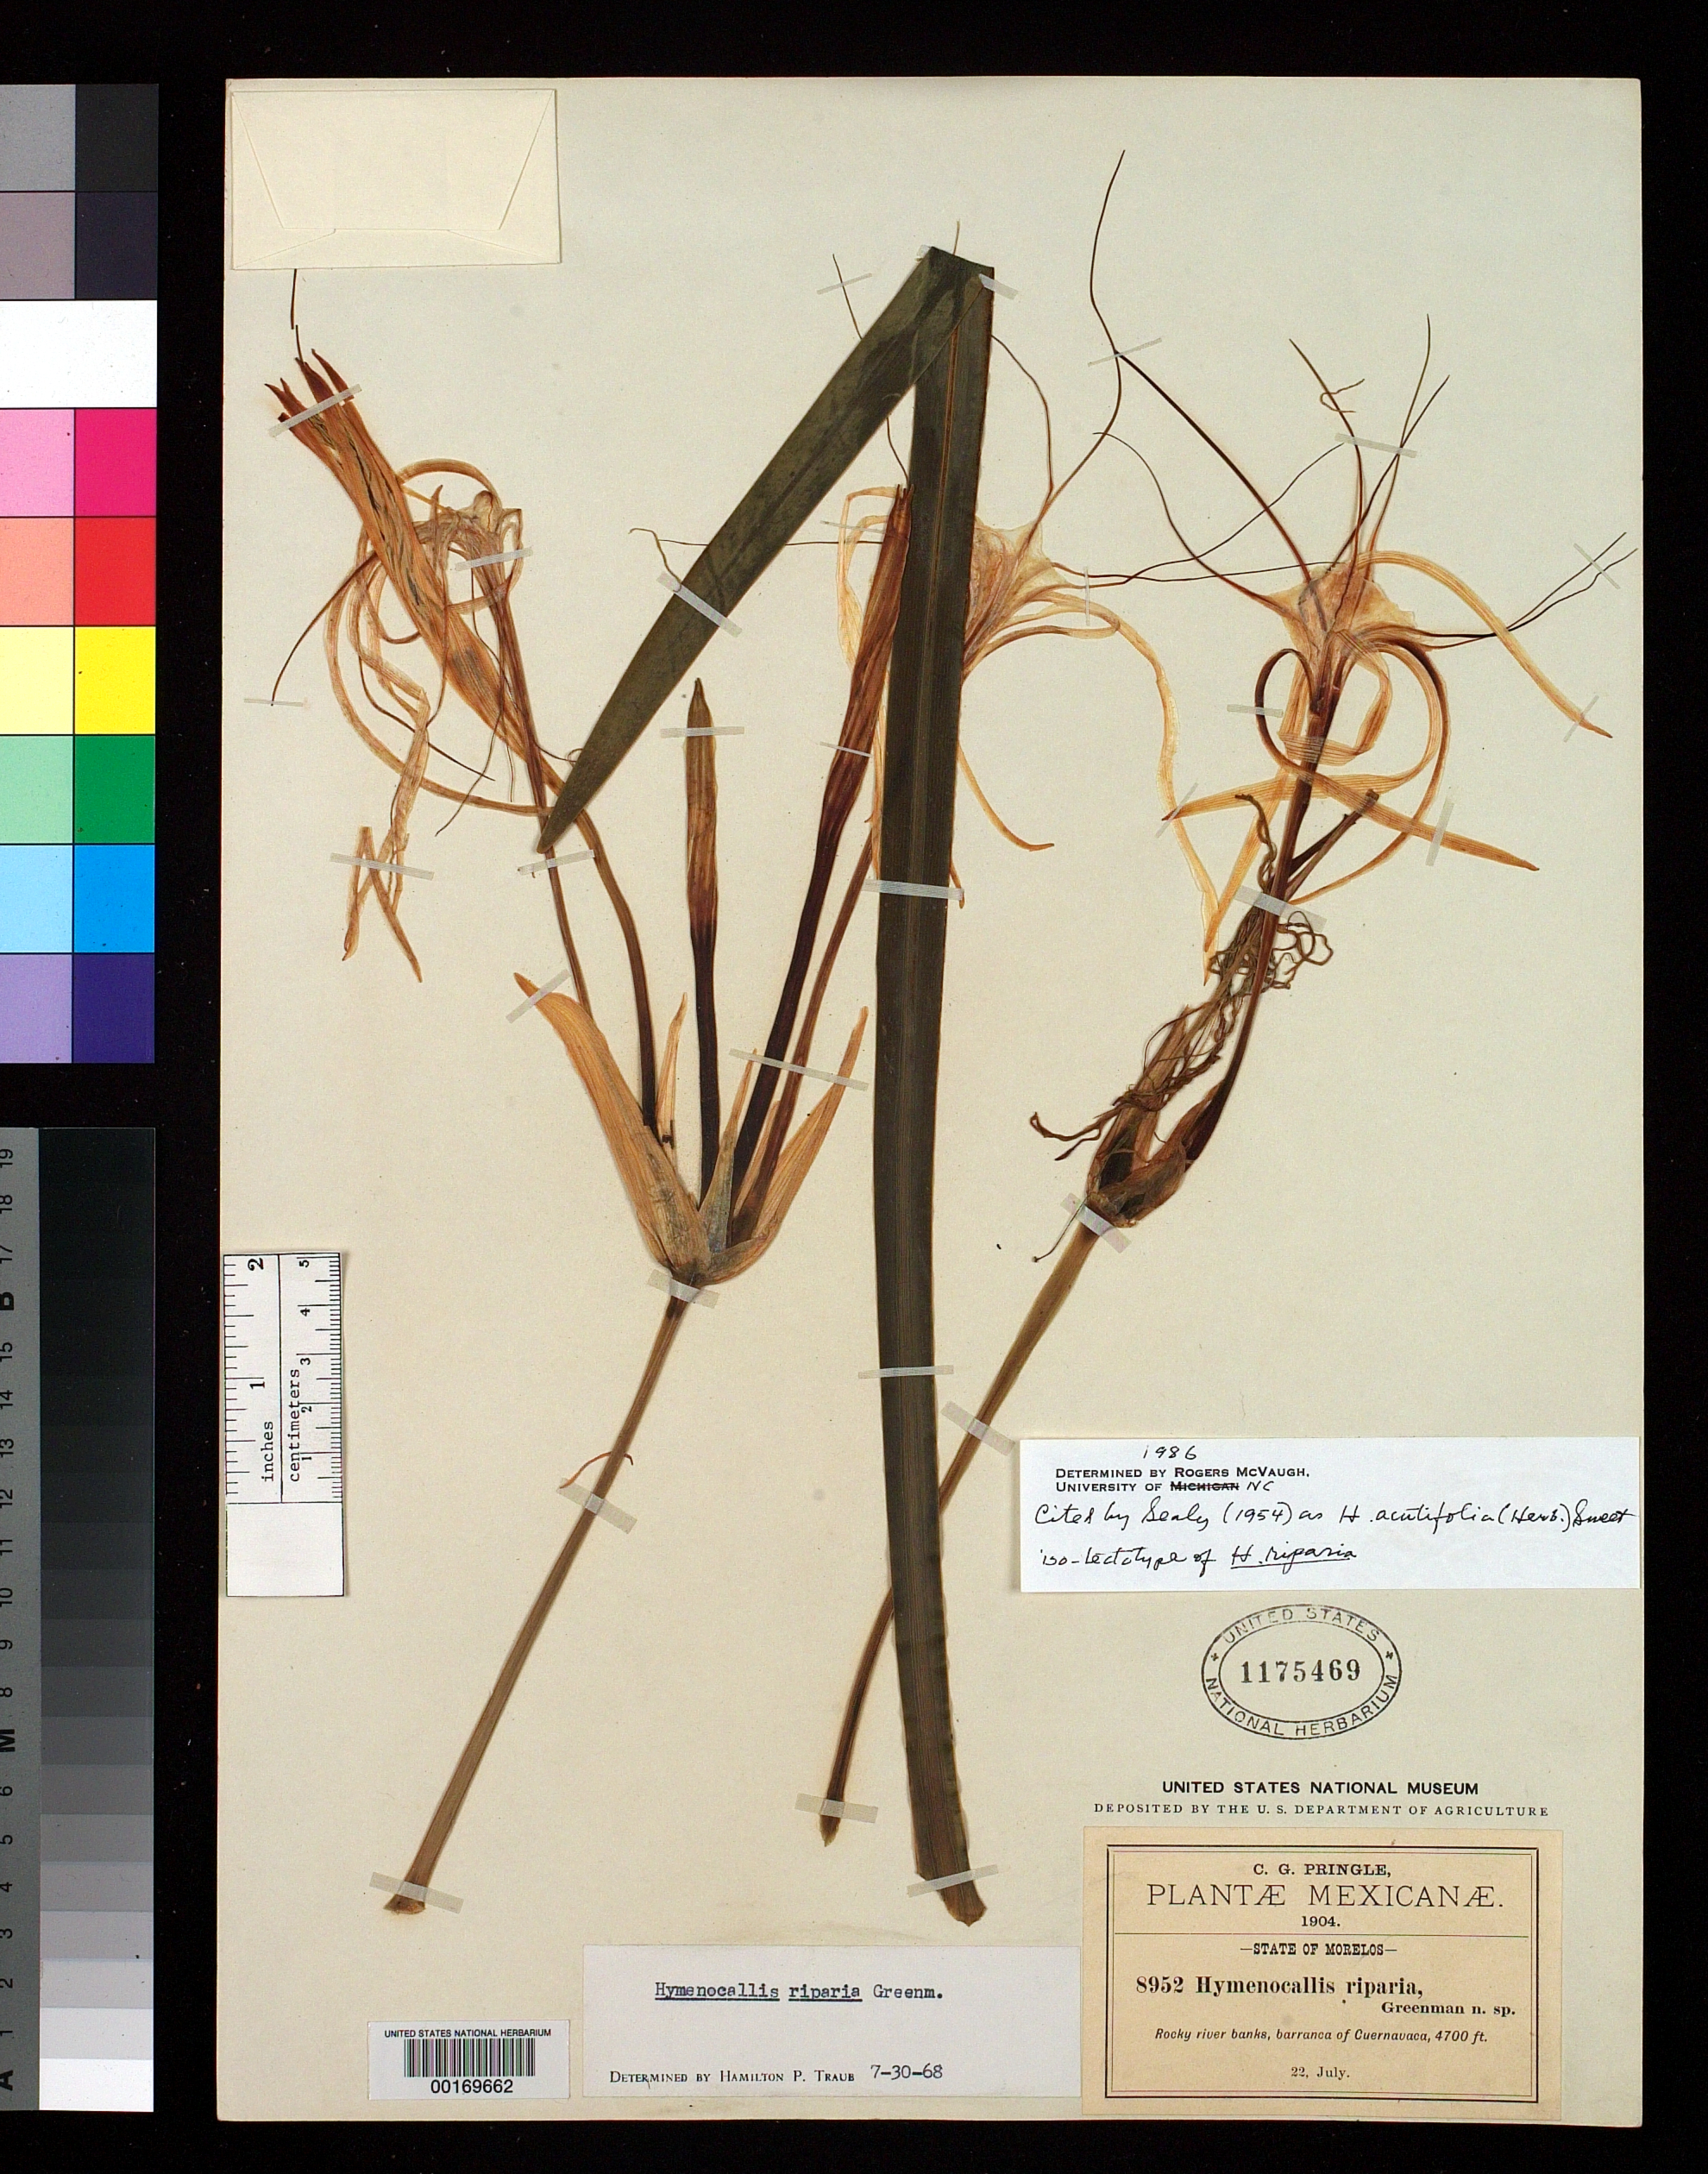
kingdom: Plantae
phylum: Tracheophyta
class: Liliopsida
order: Asparagales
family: Amaryllidaceae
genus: Hymenocallis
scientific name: Hymenocallis riparia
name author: Greenm.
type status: Isosyntype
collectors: C. G. Pringle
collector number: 8952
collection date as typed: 22 Jul 1904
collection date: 1904-07-22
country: Mexico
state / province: Morelos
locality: Barranca of Cuernavaca.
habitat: Rocky river banks.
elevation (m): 1433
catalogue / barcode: US 1175469